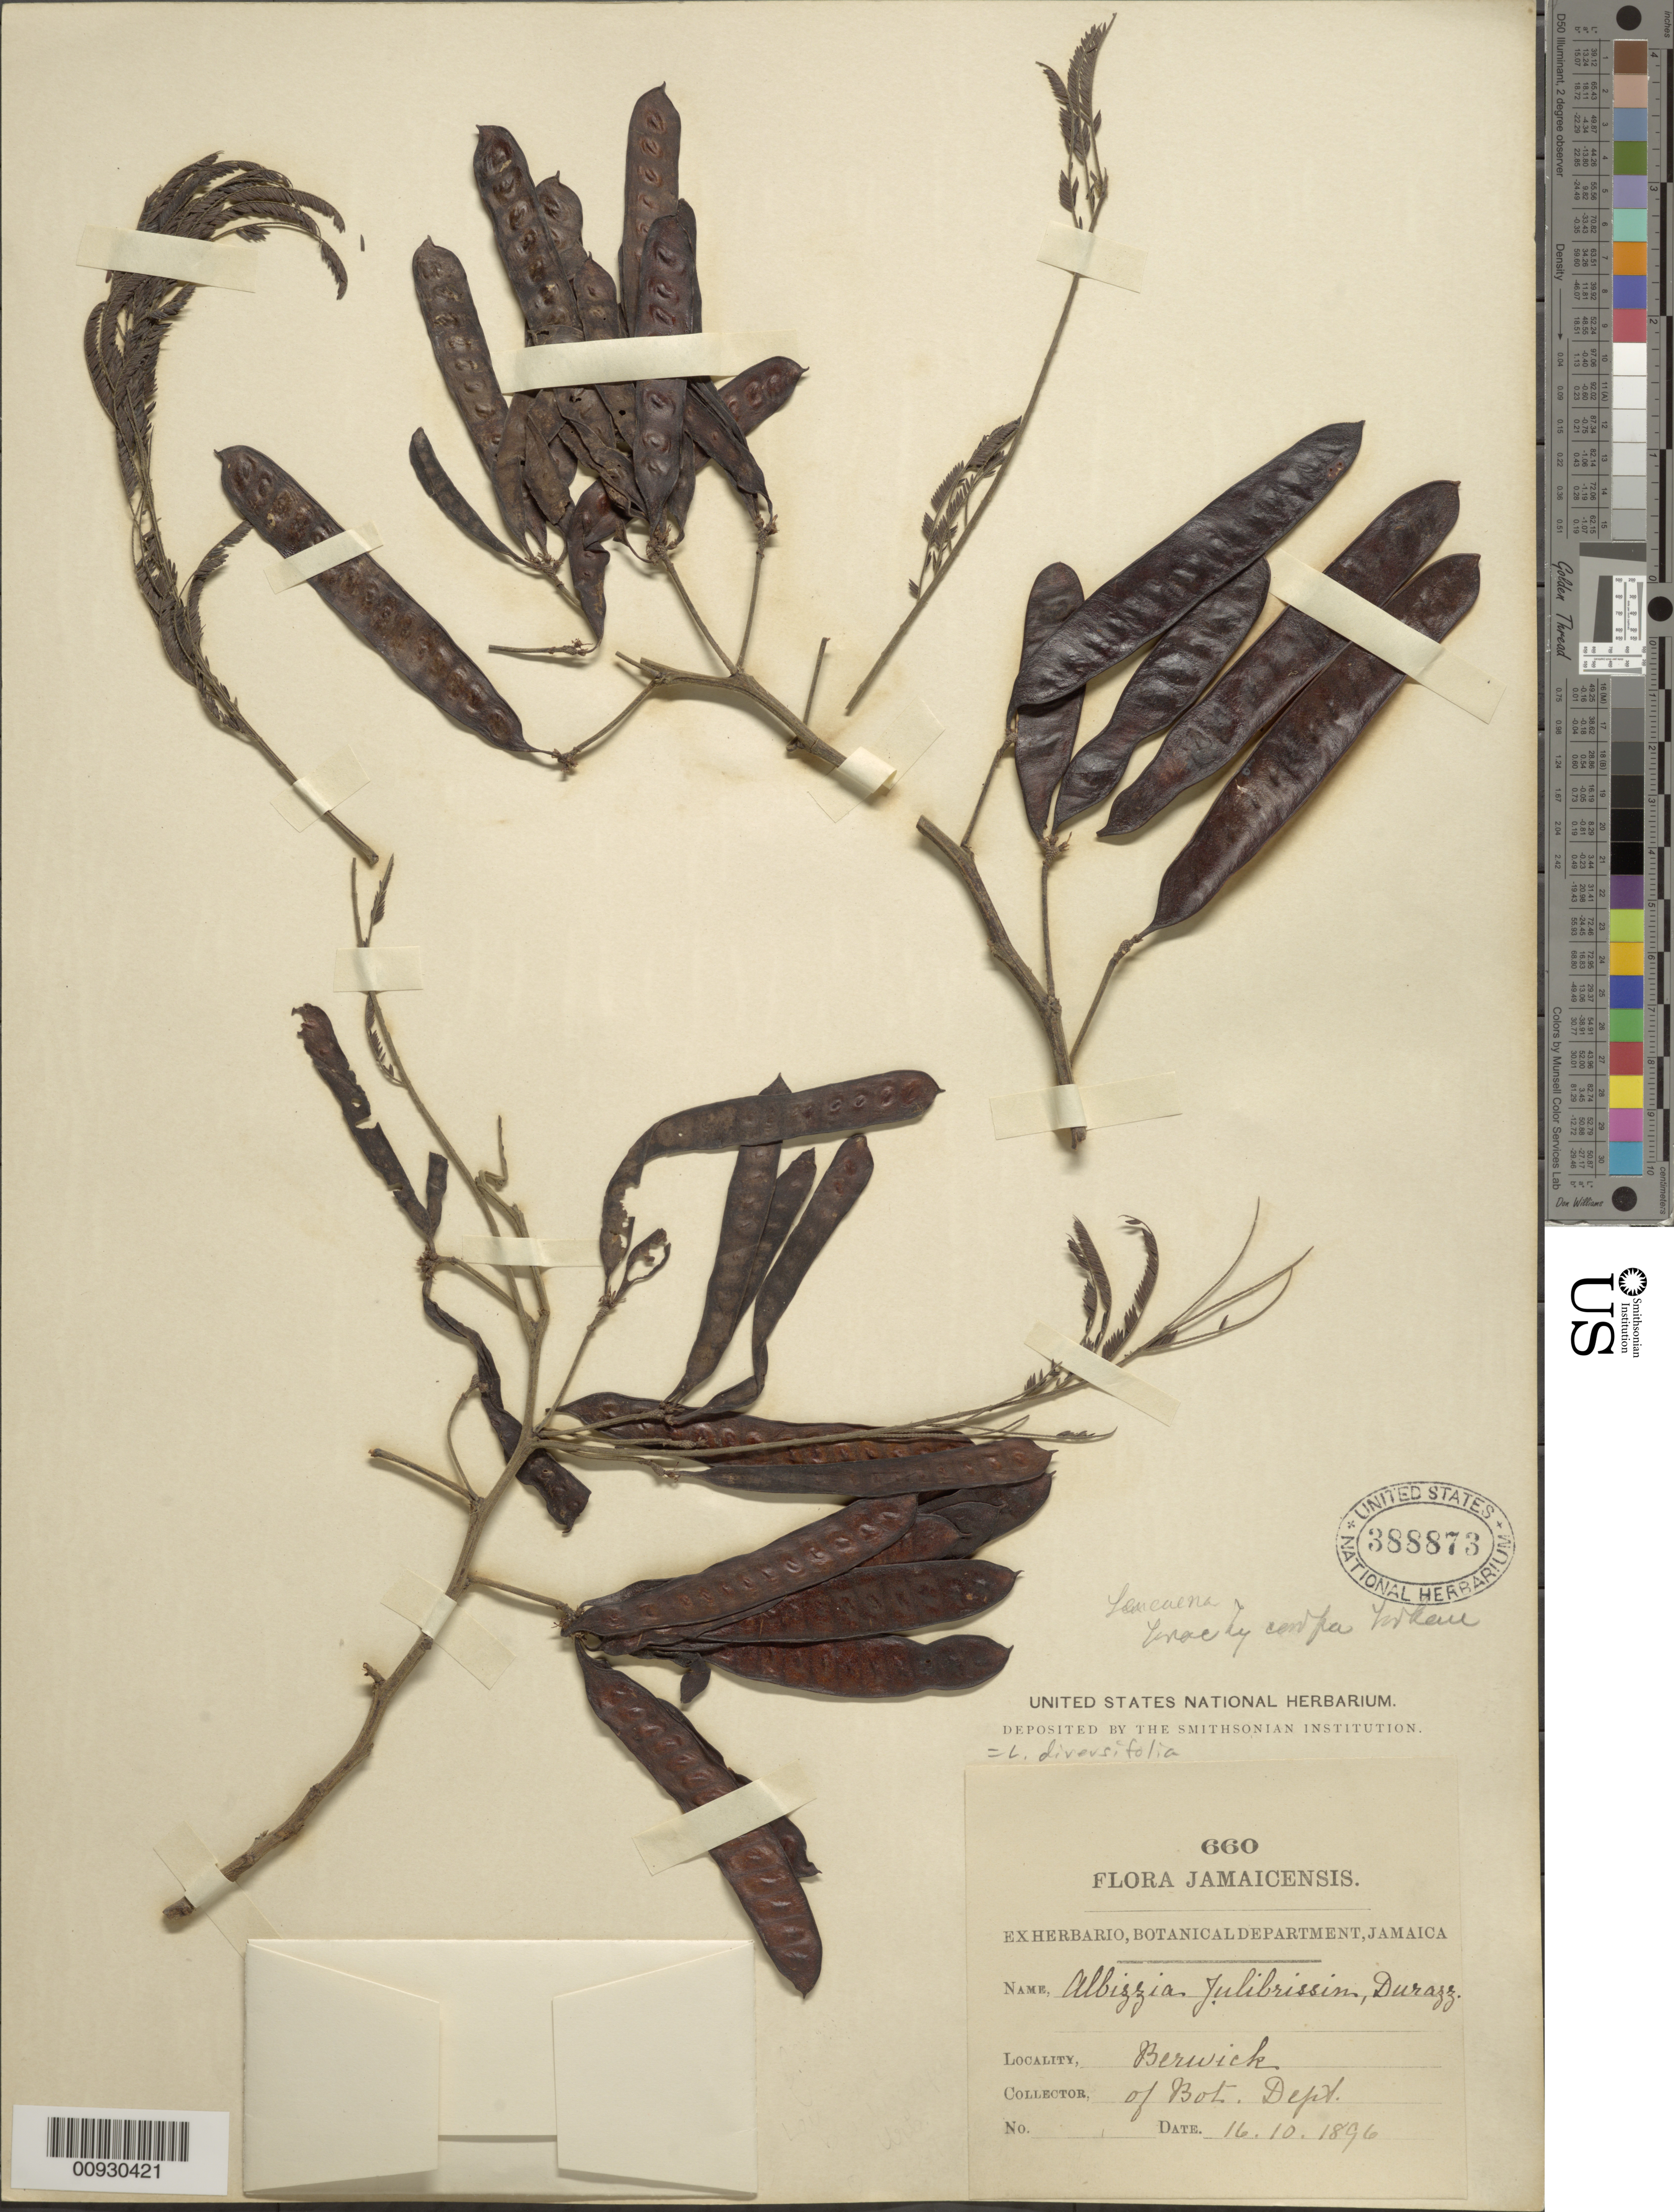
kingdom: Plantae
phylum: Tracheophyta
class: Magnoliopsida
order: Fabales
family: Fabaceae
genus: Leucaena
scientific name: Leucaena diversifolia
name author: (Schltdl.) Benth.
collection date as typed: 16 Oct 1896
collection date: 1896-10-16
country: Jamaica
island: Jamaica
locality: Berwick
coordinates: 0 N, 0 E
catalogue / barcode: US 388873